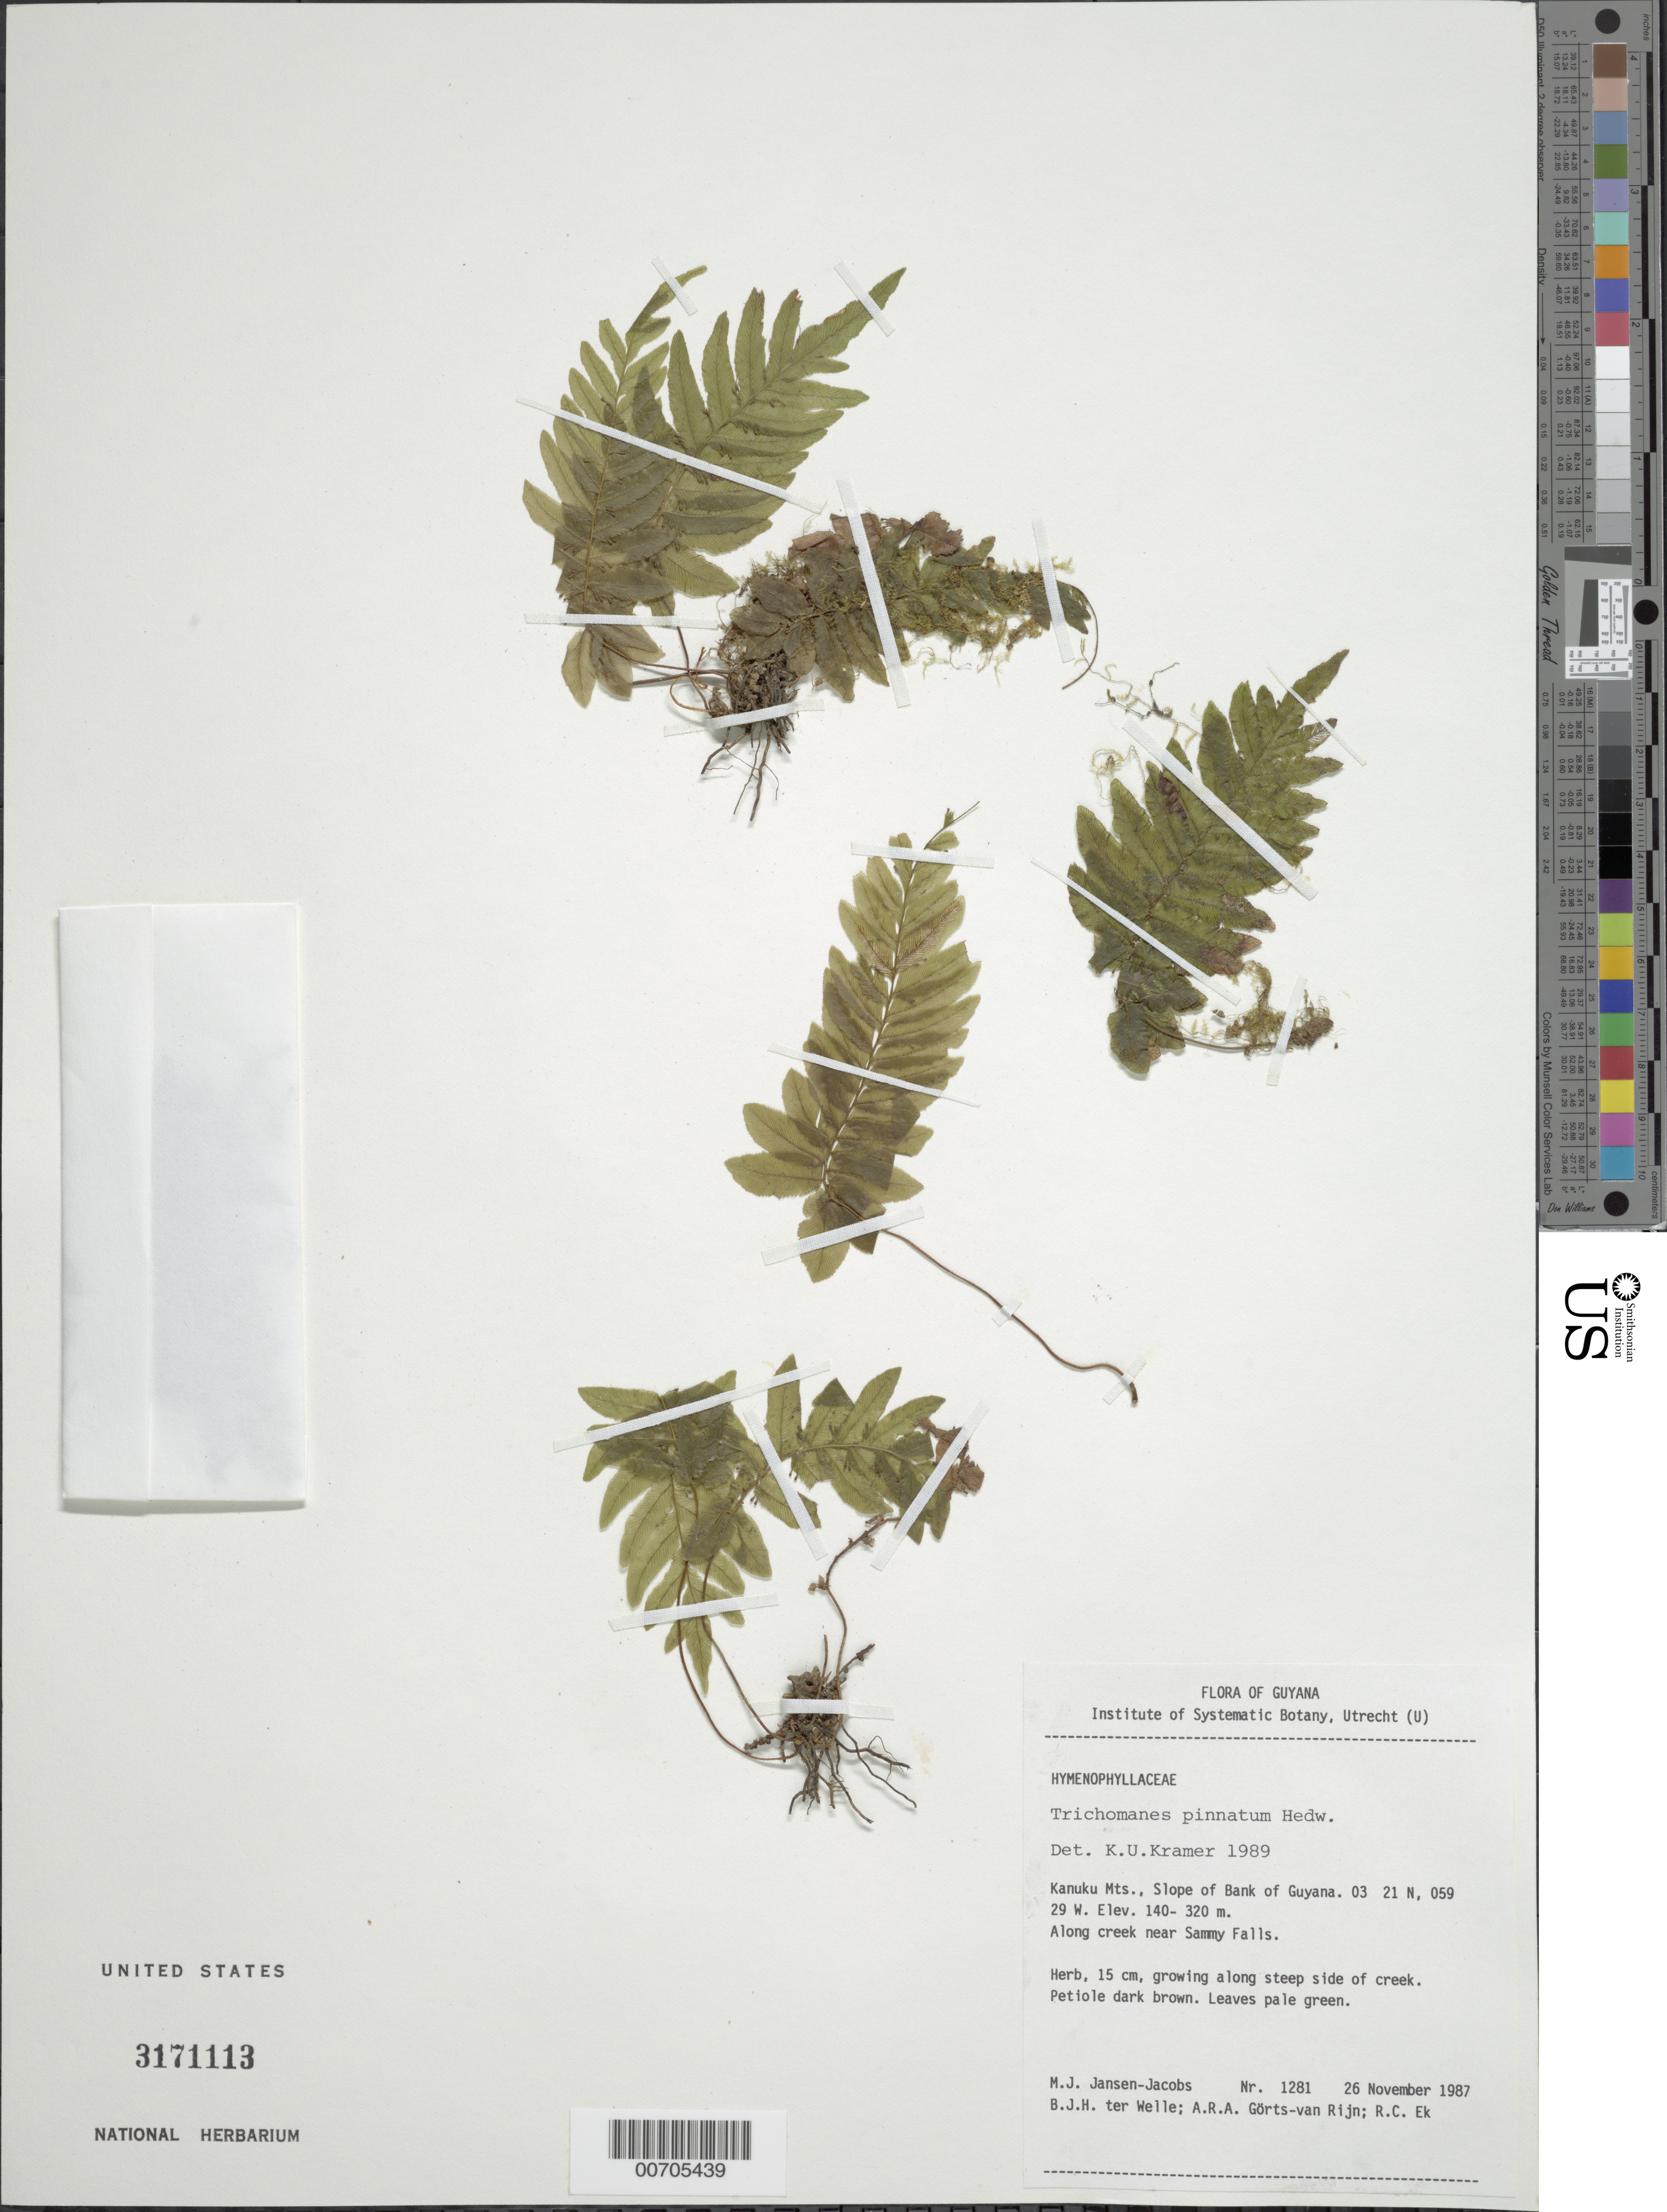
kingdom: Plantae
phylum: Tracheophyta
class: Polypodiopsida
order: Hymenophyllales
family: Hymenophyllaceae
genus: Trichomanes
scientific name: Trichomanes pinnatum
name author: Hedw.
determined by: Kramer, K. U.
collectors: M. J. Jansen-Jacobs, B. Welle, A. .R. A. Görts-van Rijn & R. C. Ek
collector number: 1281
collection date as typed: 26-Nov-87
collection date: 1987-11-26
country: Guyana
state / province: U. Takutu-U. Essequibo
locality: Sammy Falls, near, slope of Bank of Guyana, Kanuku Mts.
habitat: Steep side of creek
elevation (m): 140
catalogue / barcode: US 3171113